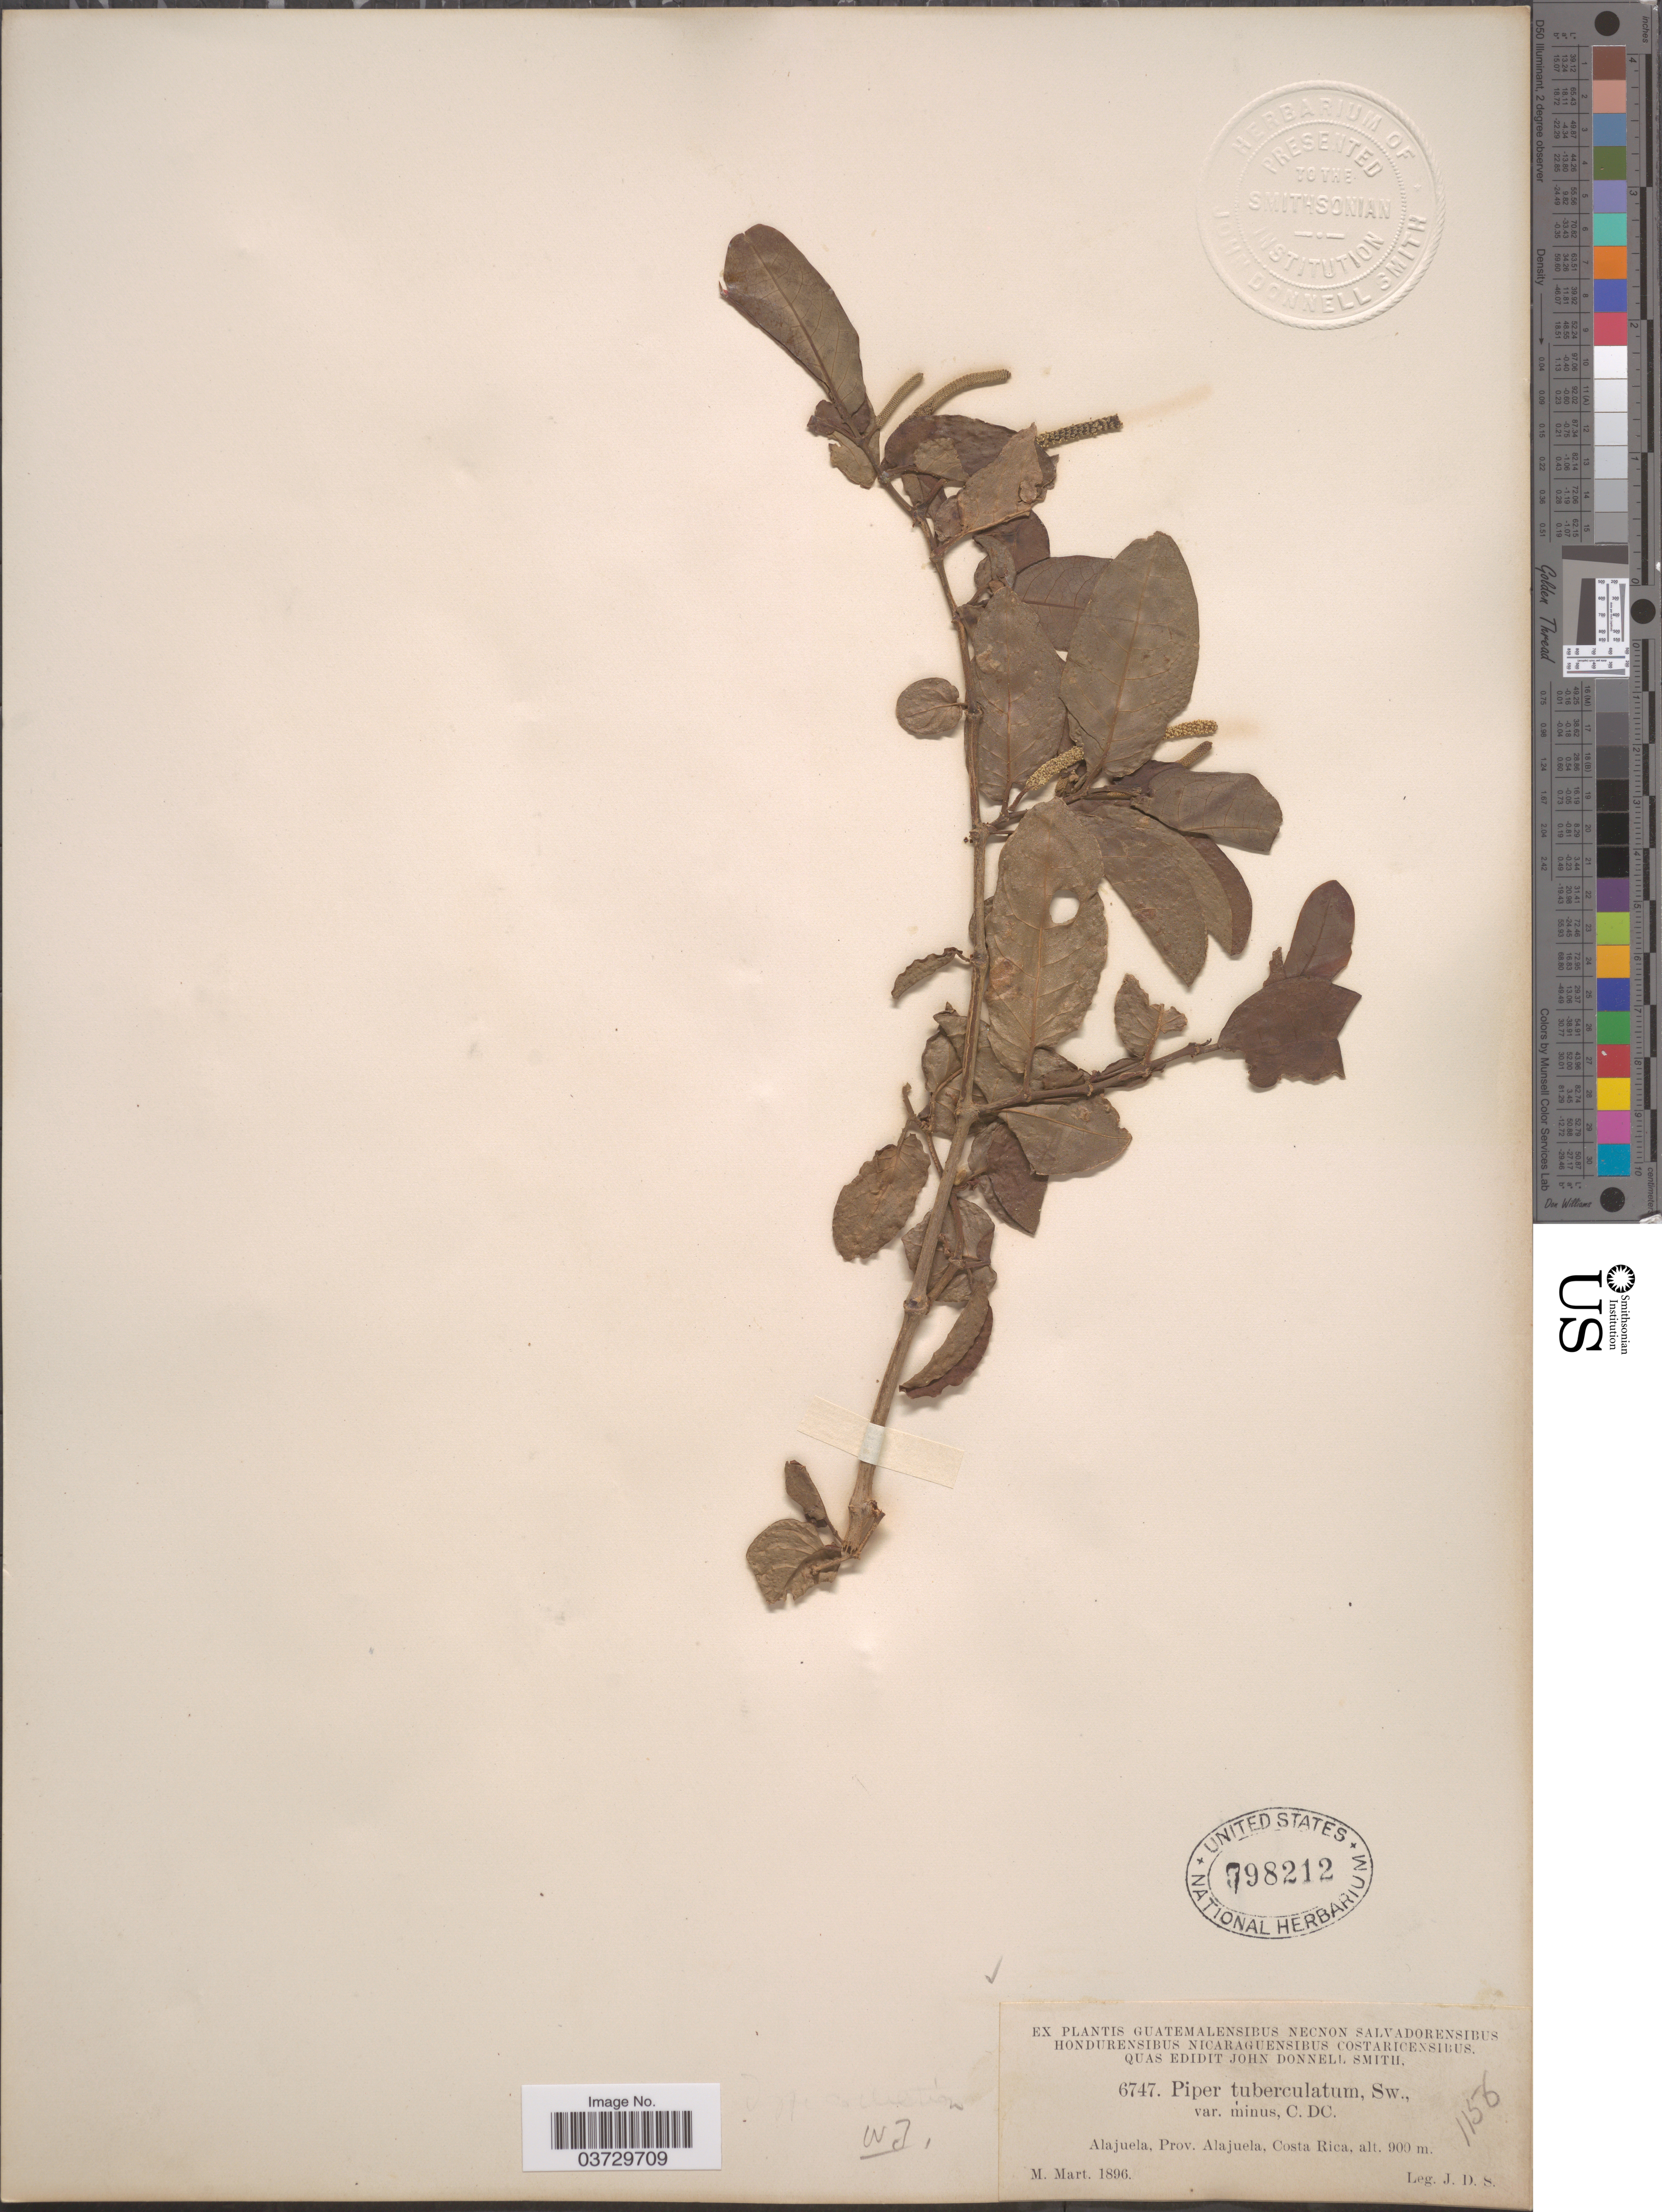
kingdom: Plantae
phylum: Tracheophyta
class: Magnoliopsida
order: Piperales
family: Piperaceae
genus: Piper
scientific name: Piper tuberculatum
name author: Jacq.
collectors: J. Donnell Smith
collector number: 6747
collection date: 1896-03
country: Costa Rica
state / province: Alajuela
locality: Alajuela.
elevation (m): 900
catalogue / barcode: US 798212